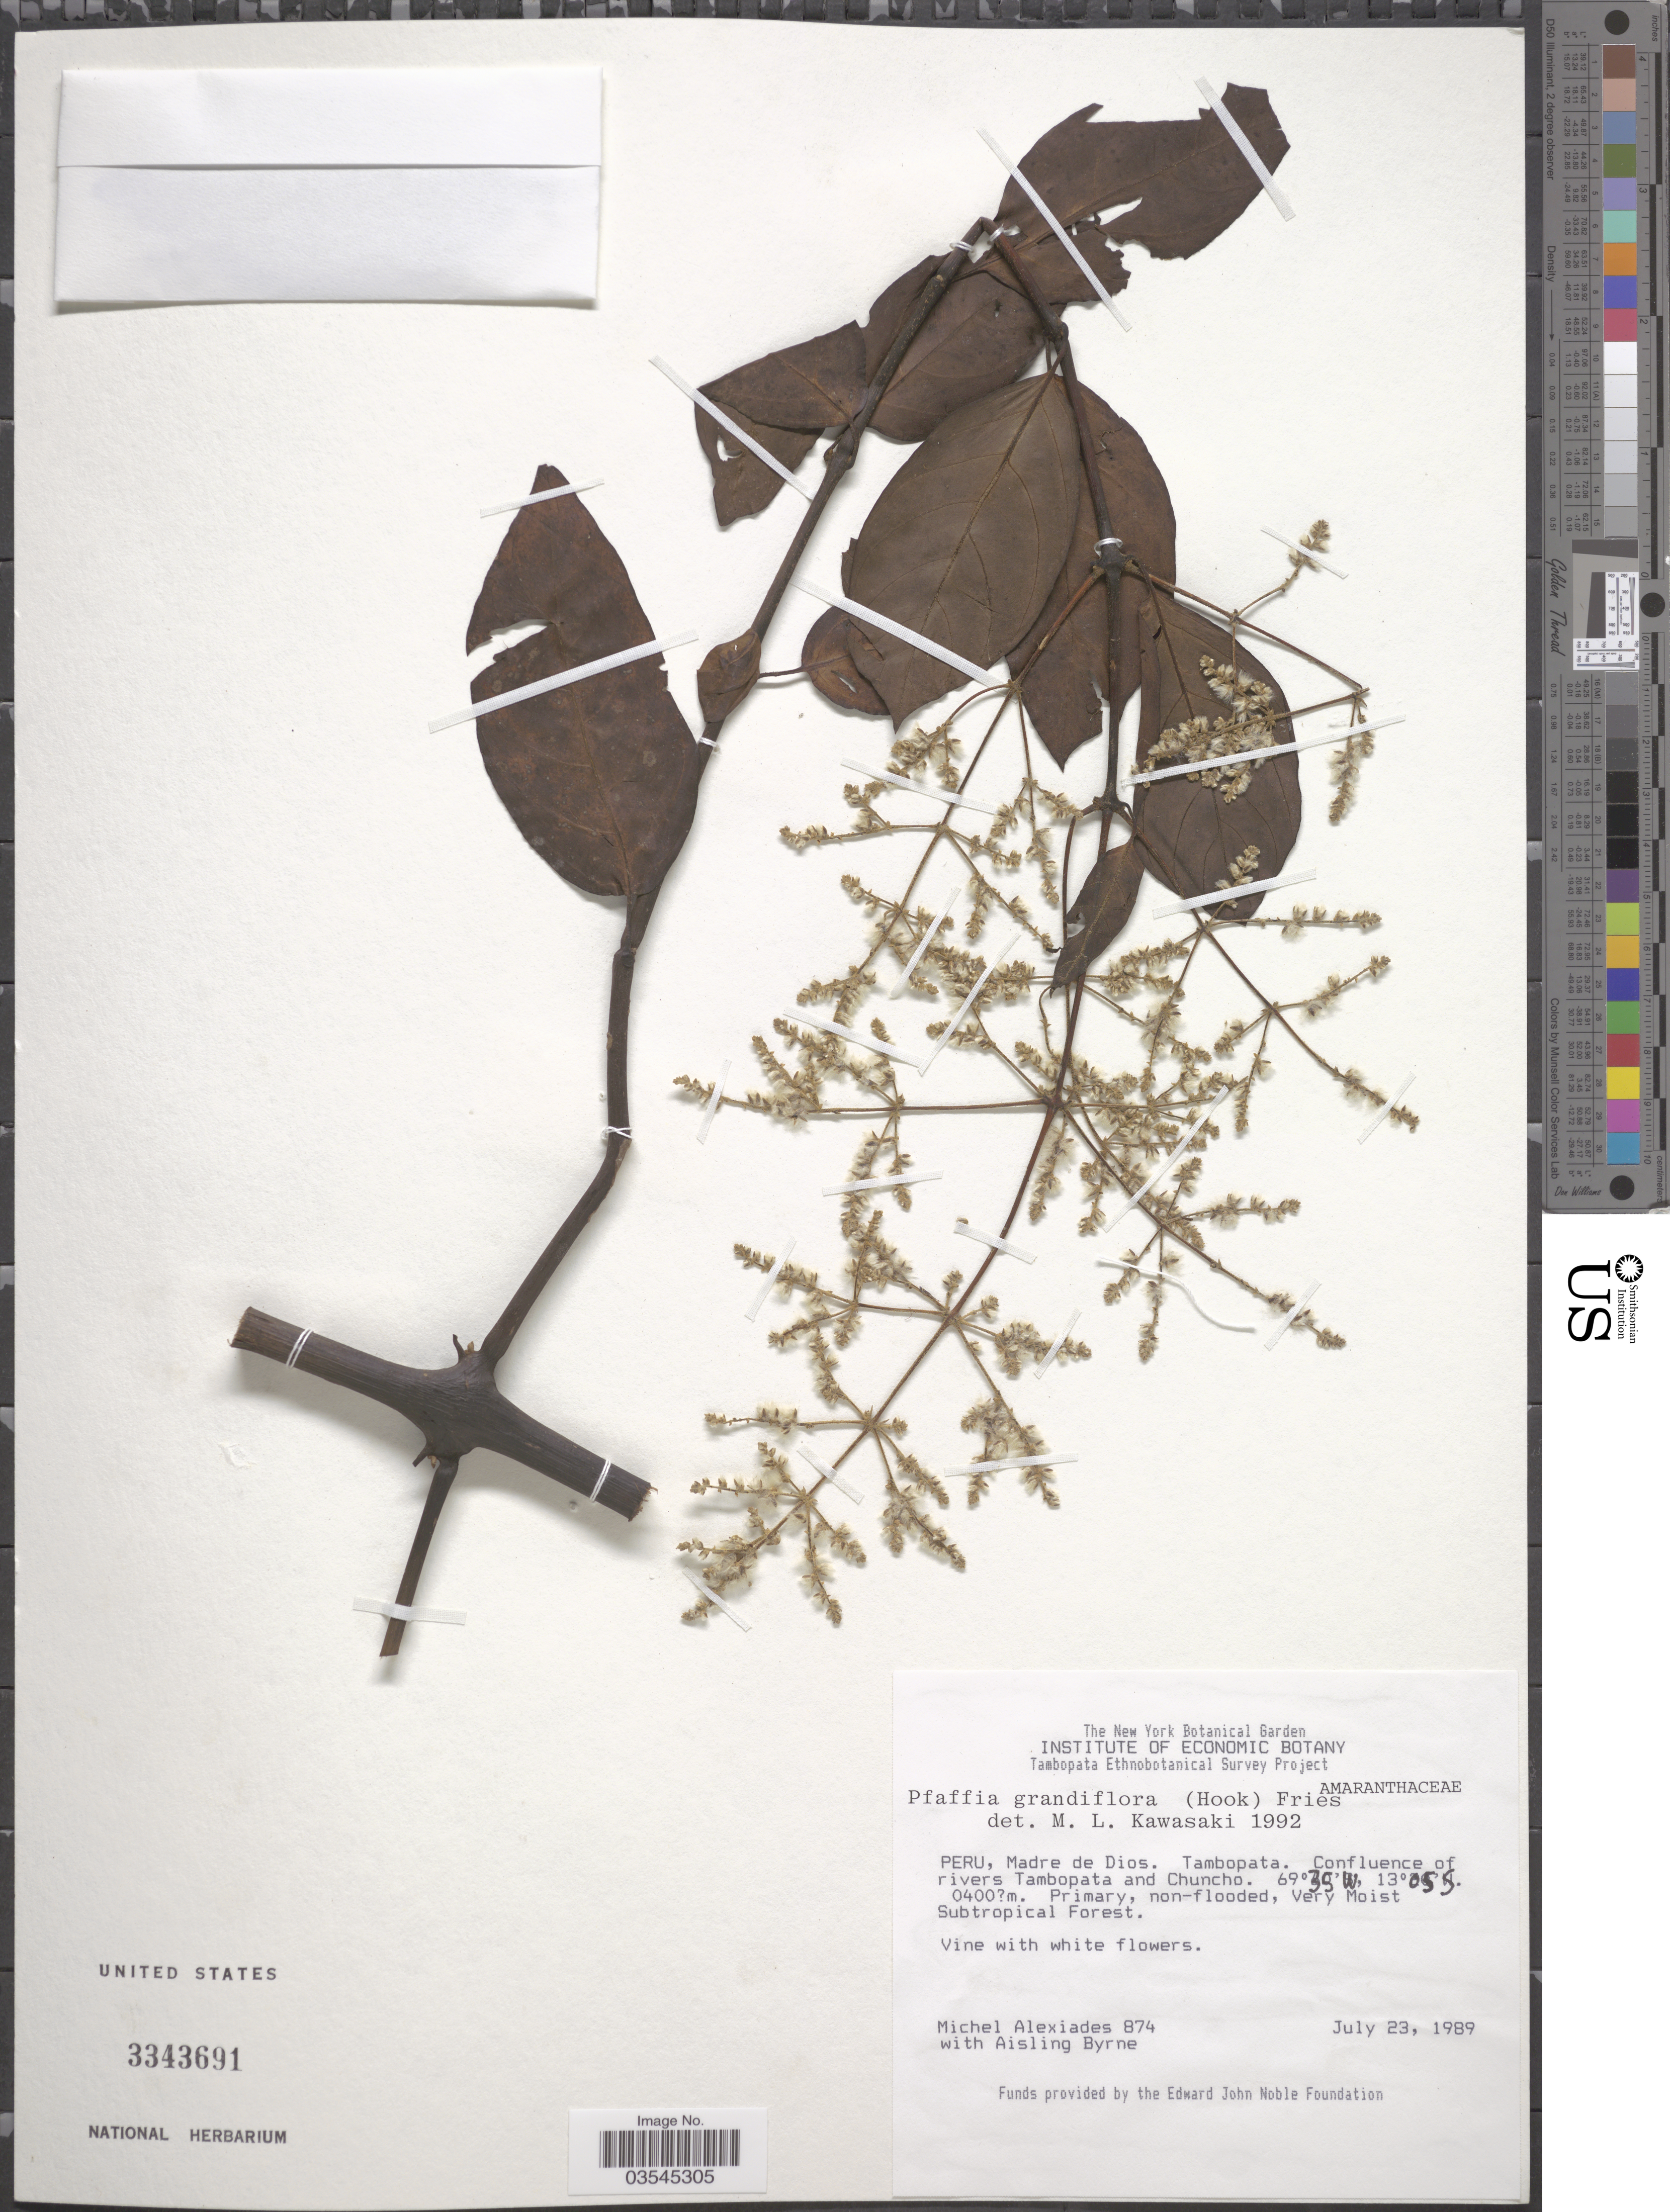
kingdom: Plantae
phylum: Tracheophyta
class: Magnoliopsida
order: Caryophyllales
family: Amaranthaceae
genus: Pfaffia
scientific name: Pfaffia grandiflora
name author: (Hook.) R.E. Fr.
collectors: M. Alexiades & A. Byrne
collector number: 874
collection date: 1989-07-23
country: Peru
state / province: Madre de Dios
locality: Tambopata. Confluence of rivers Tambopata and Chuncho.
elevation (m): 400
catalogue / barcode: US 3343691